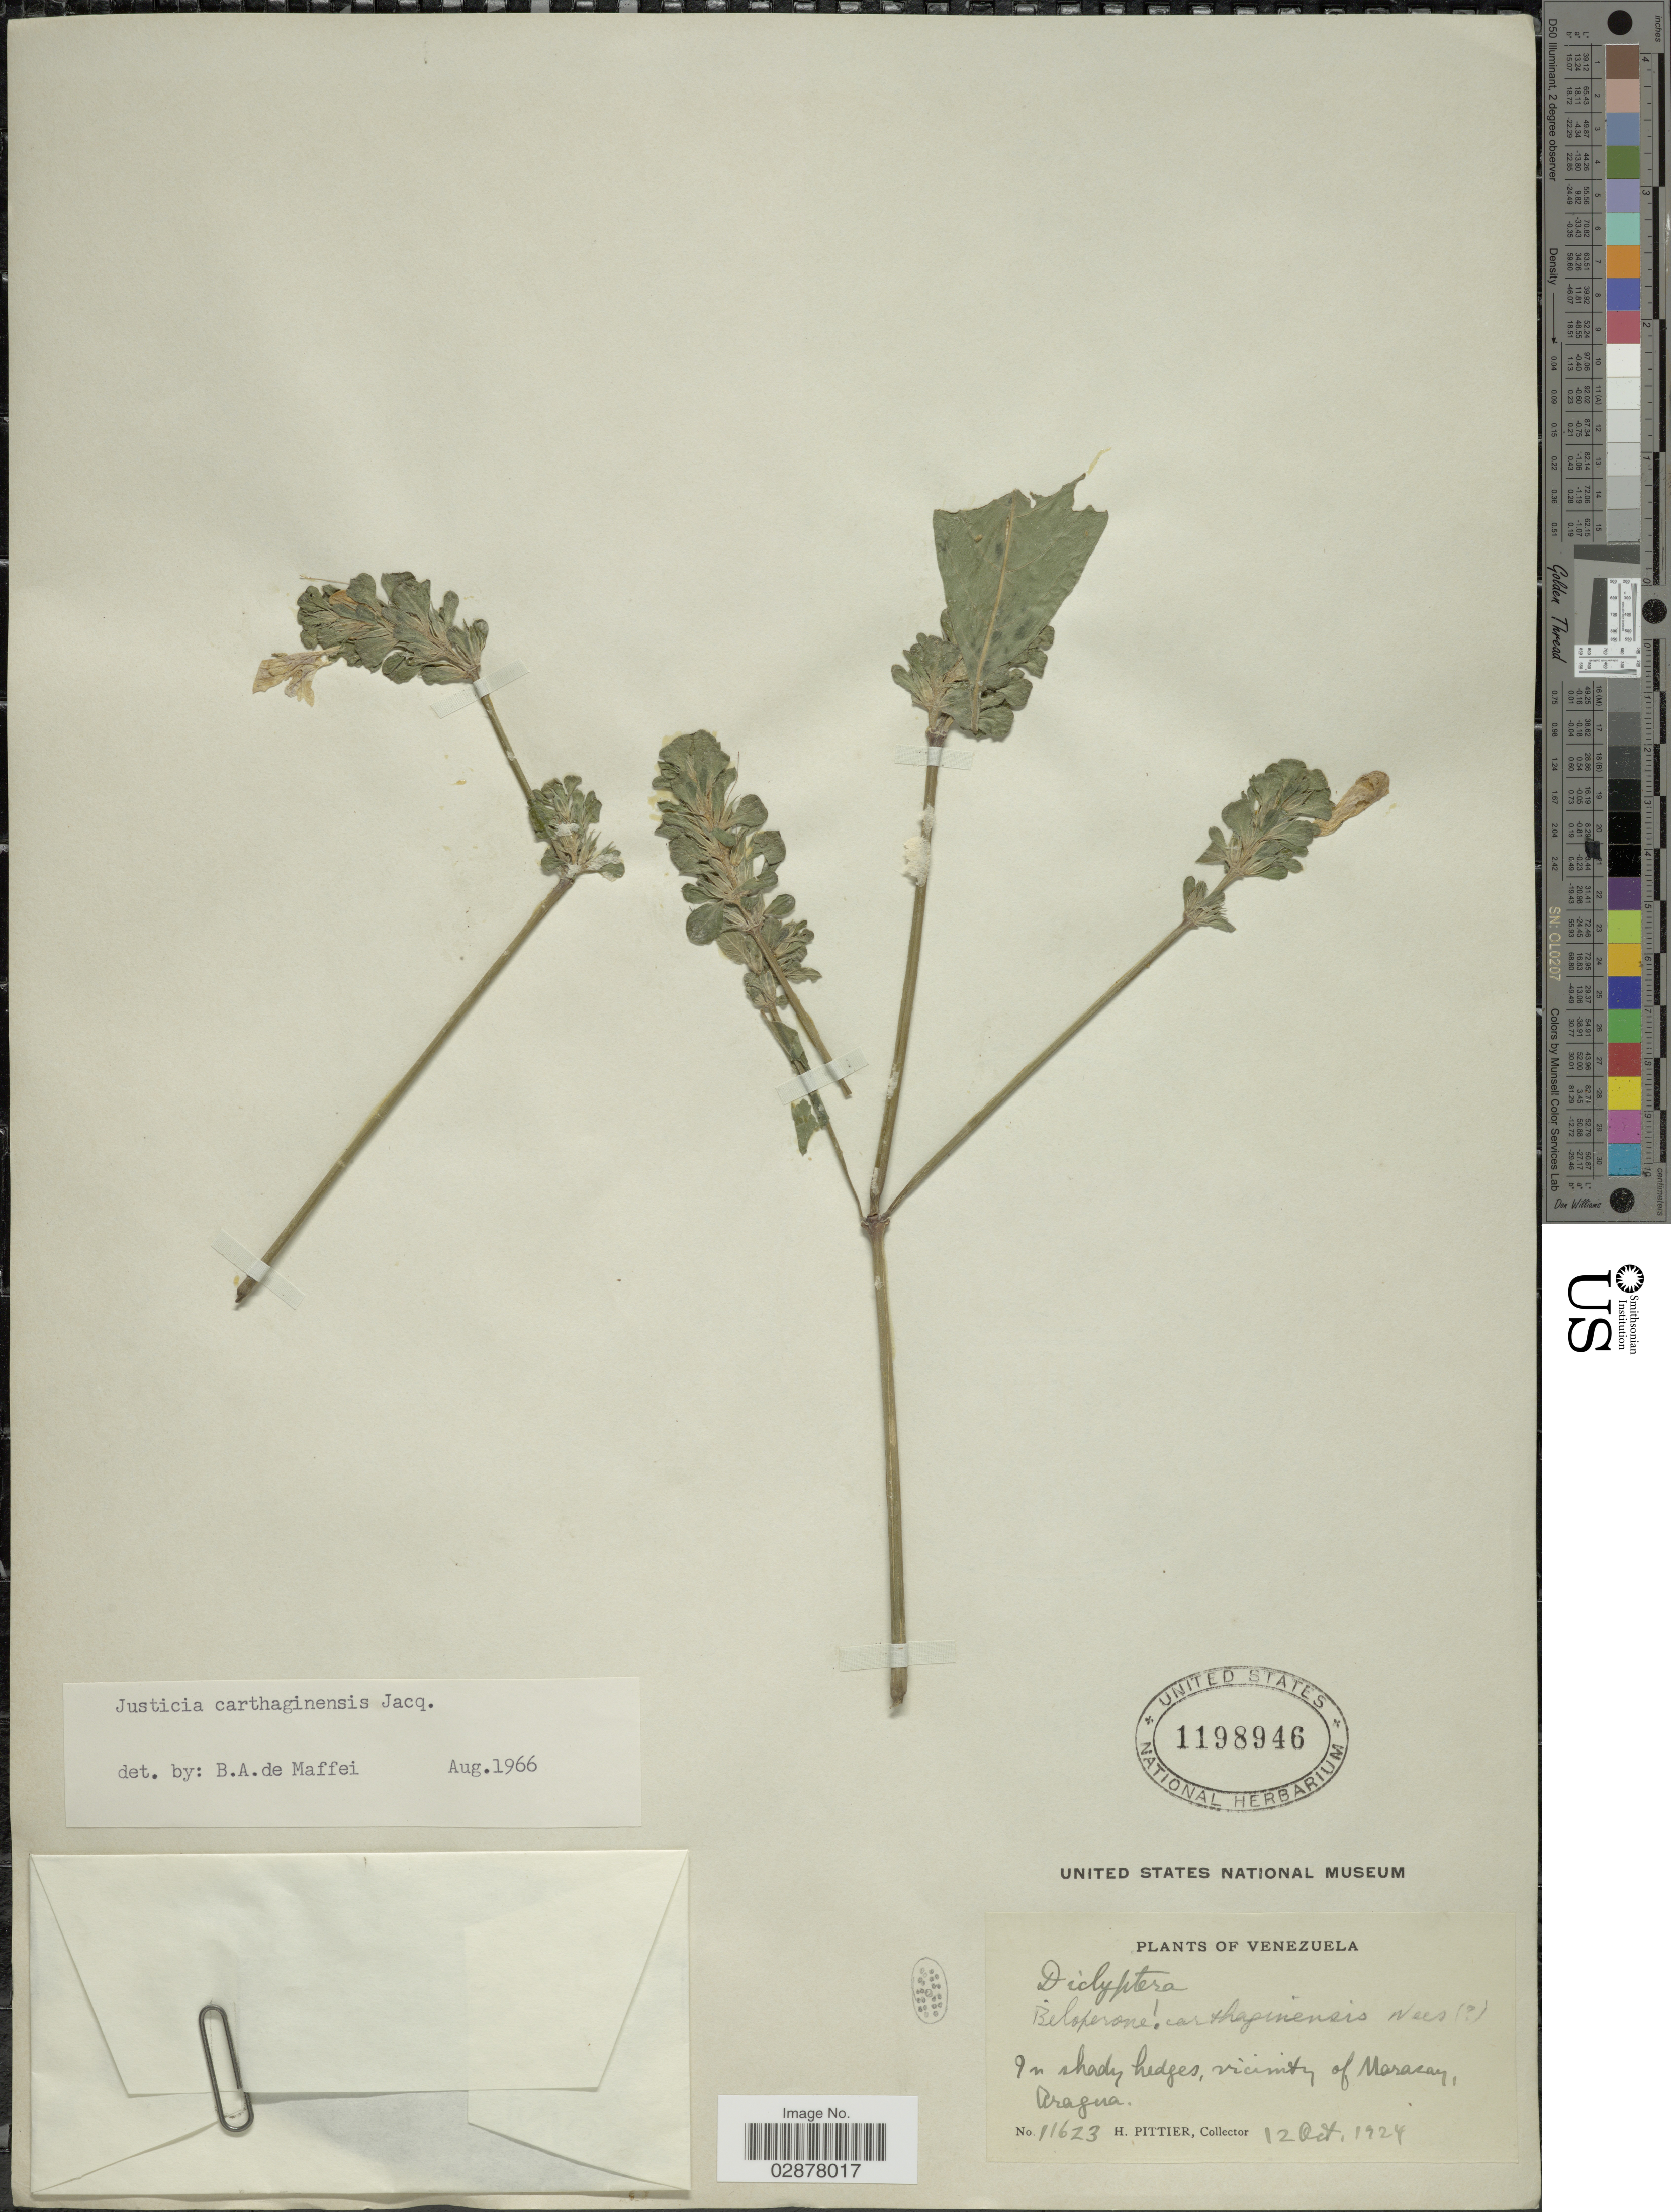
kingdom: Plantae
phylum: Tracheophyta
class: Magnoliopsida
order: Lamiales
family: Acanthaceae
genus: Justicia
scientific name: Justicia carthaginensis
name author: Jacq.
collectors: H. F. Pittier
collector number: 11623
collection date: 1924-10-12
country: Venezuela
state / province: Aragua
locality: In shady hedges vicinity of Maracay.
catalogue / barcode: US 1198946